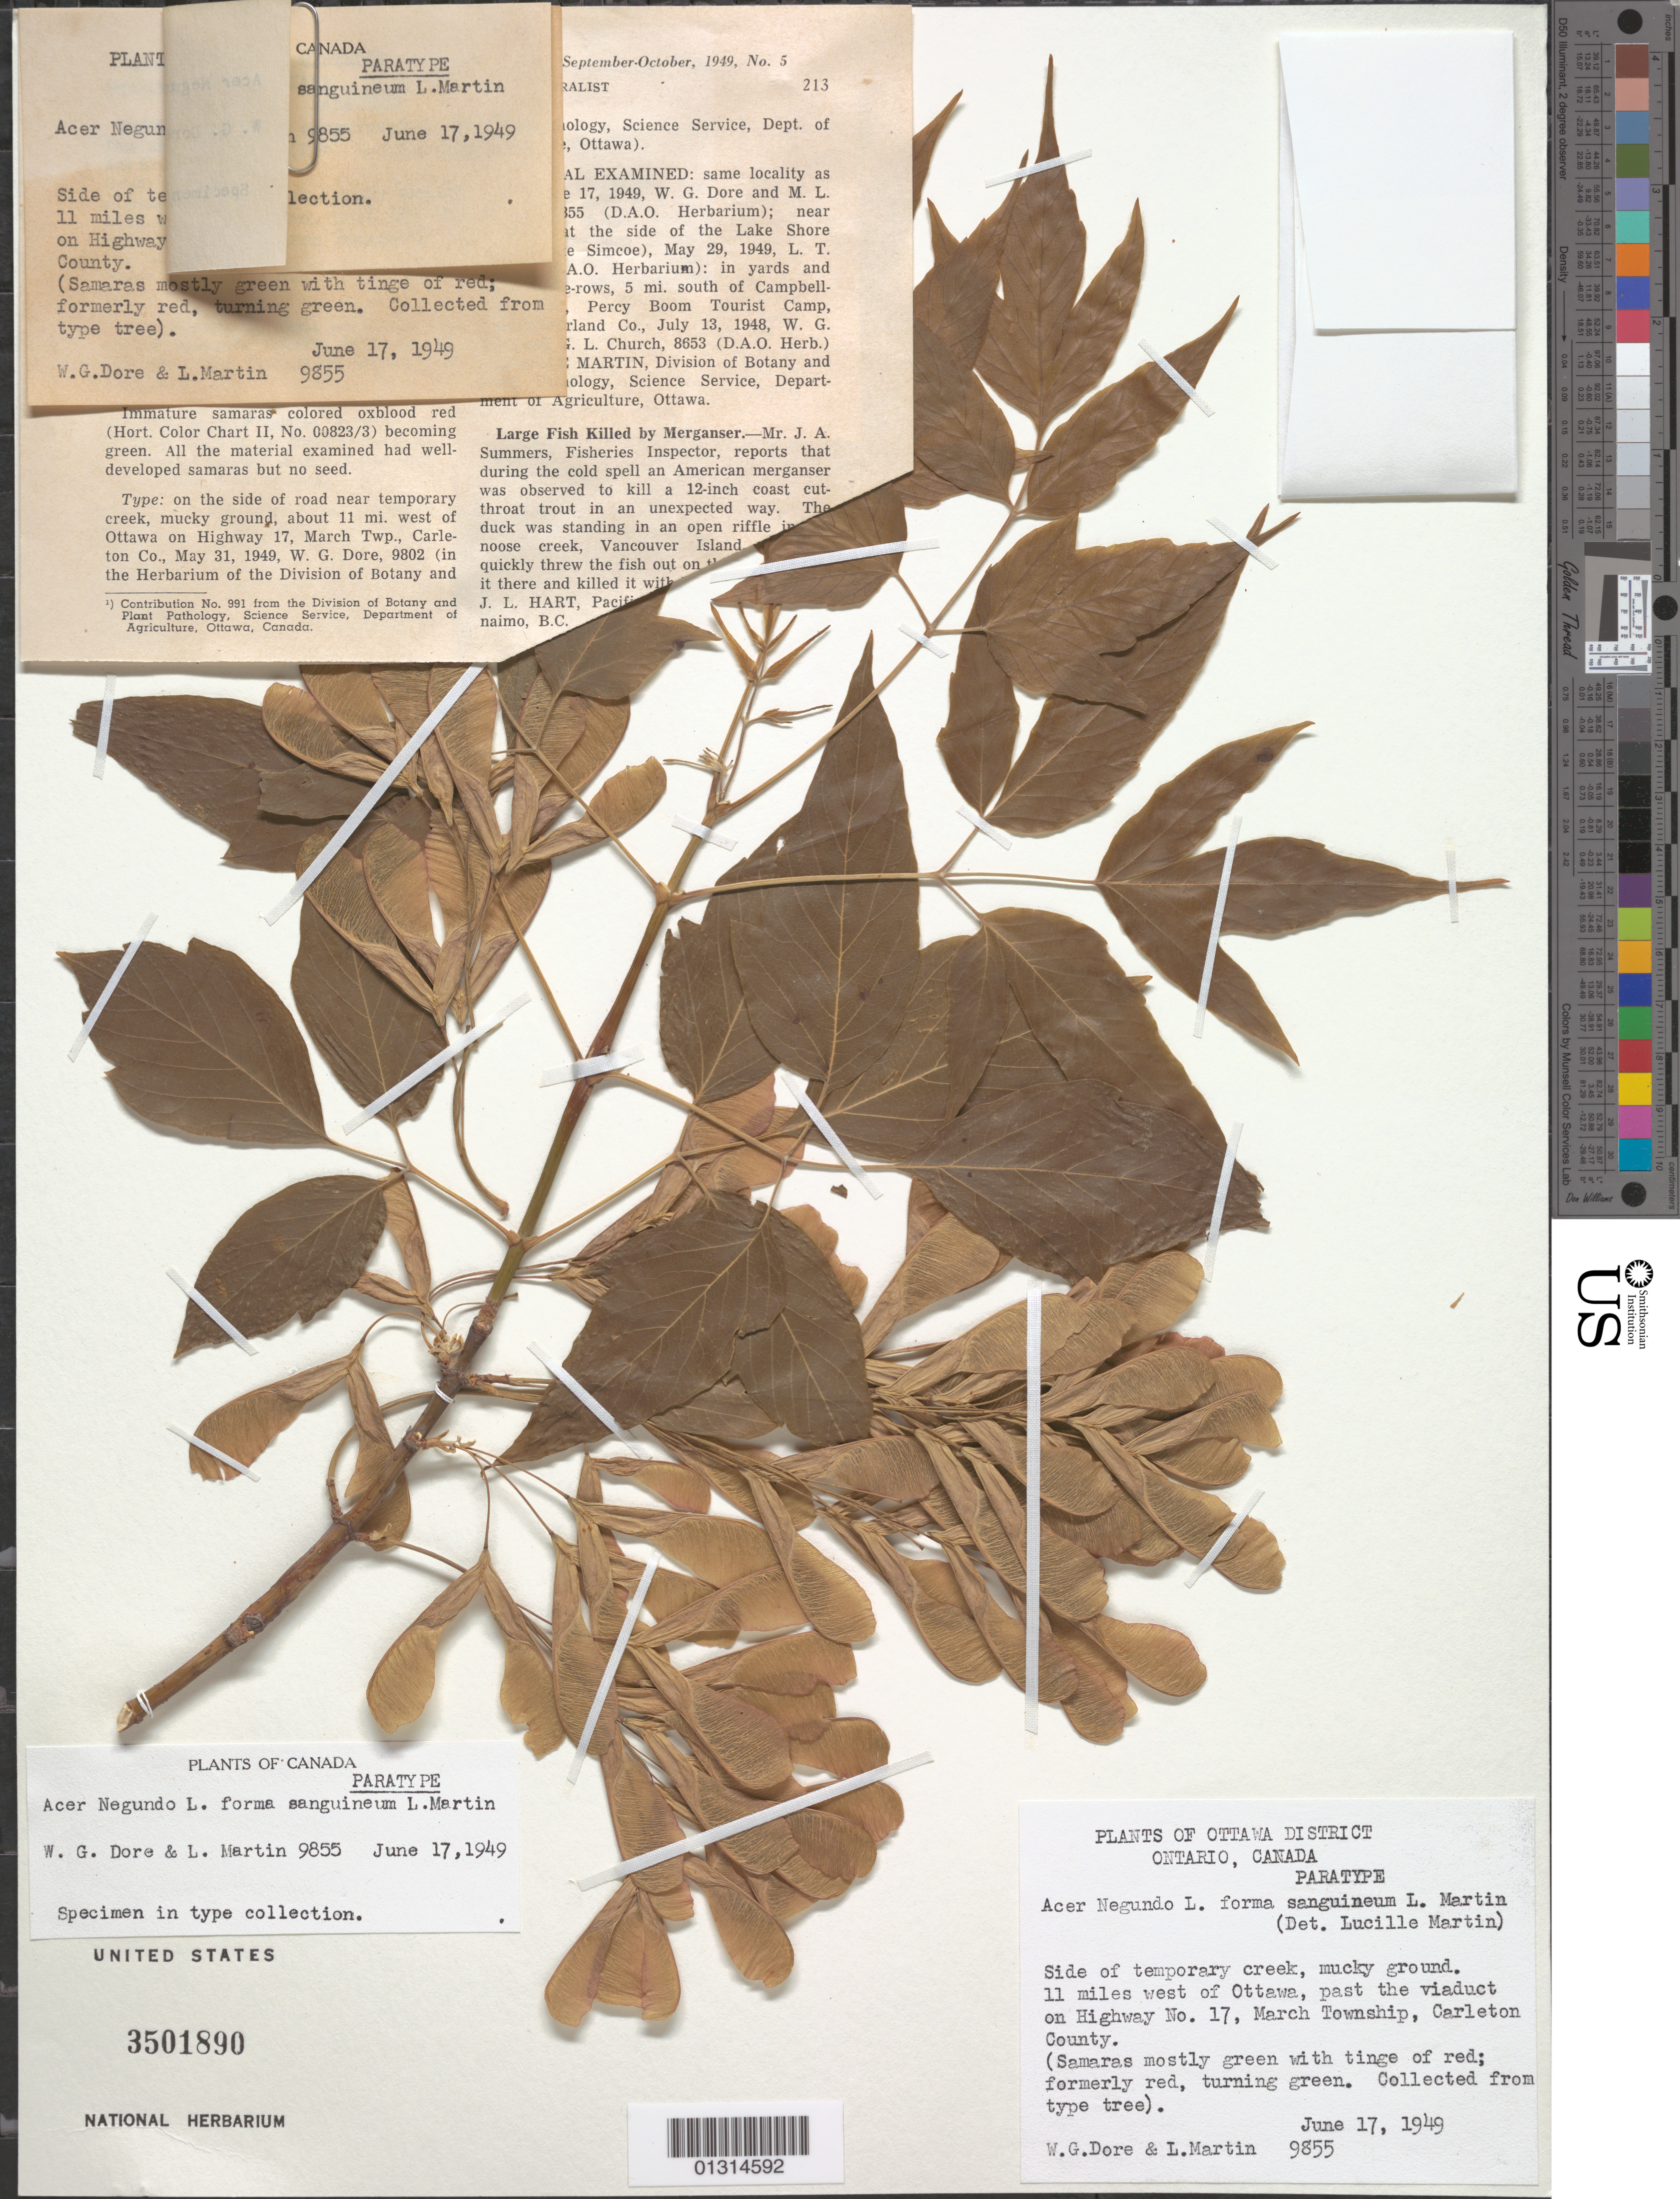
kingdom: Plantae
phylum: Tracheophyta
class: Magnoliopsida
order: Sapindales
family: Sapindaceae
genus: Acer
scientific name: Acer negundo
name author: L.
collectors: W. Dore & L. Martin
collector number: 9855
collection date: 1949-06-17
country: Canada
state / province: Ontario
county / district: Carleton County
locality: Carleton County, Ottawa, side of temporary creek, 11 miles W of Ottawa, past the viaduct on Highway No. 17, March Township.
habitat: Side of temporary creek, mucky ground.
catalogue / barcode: US 3501890